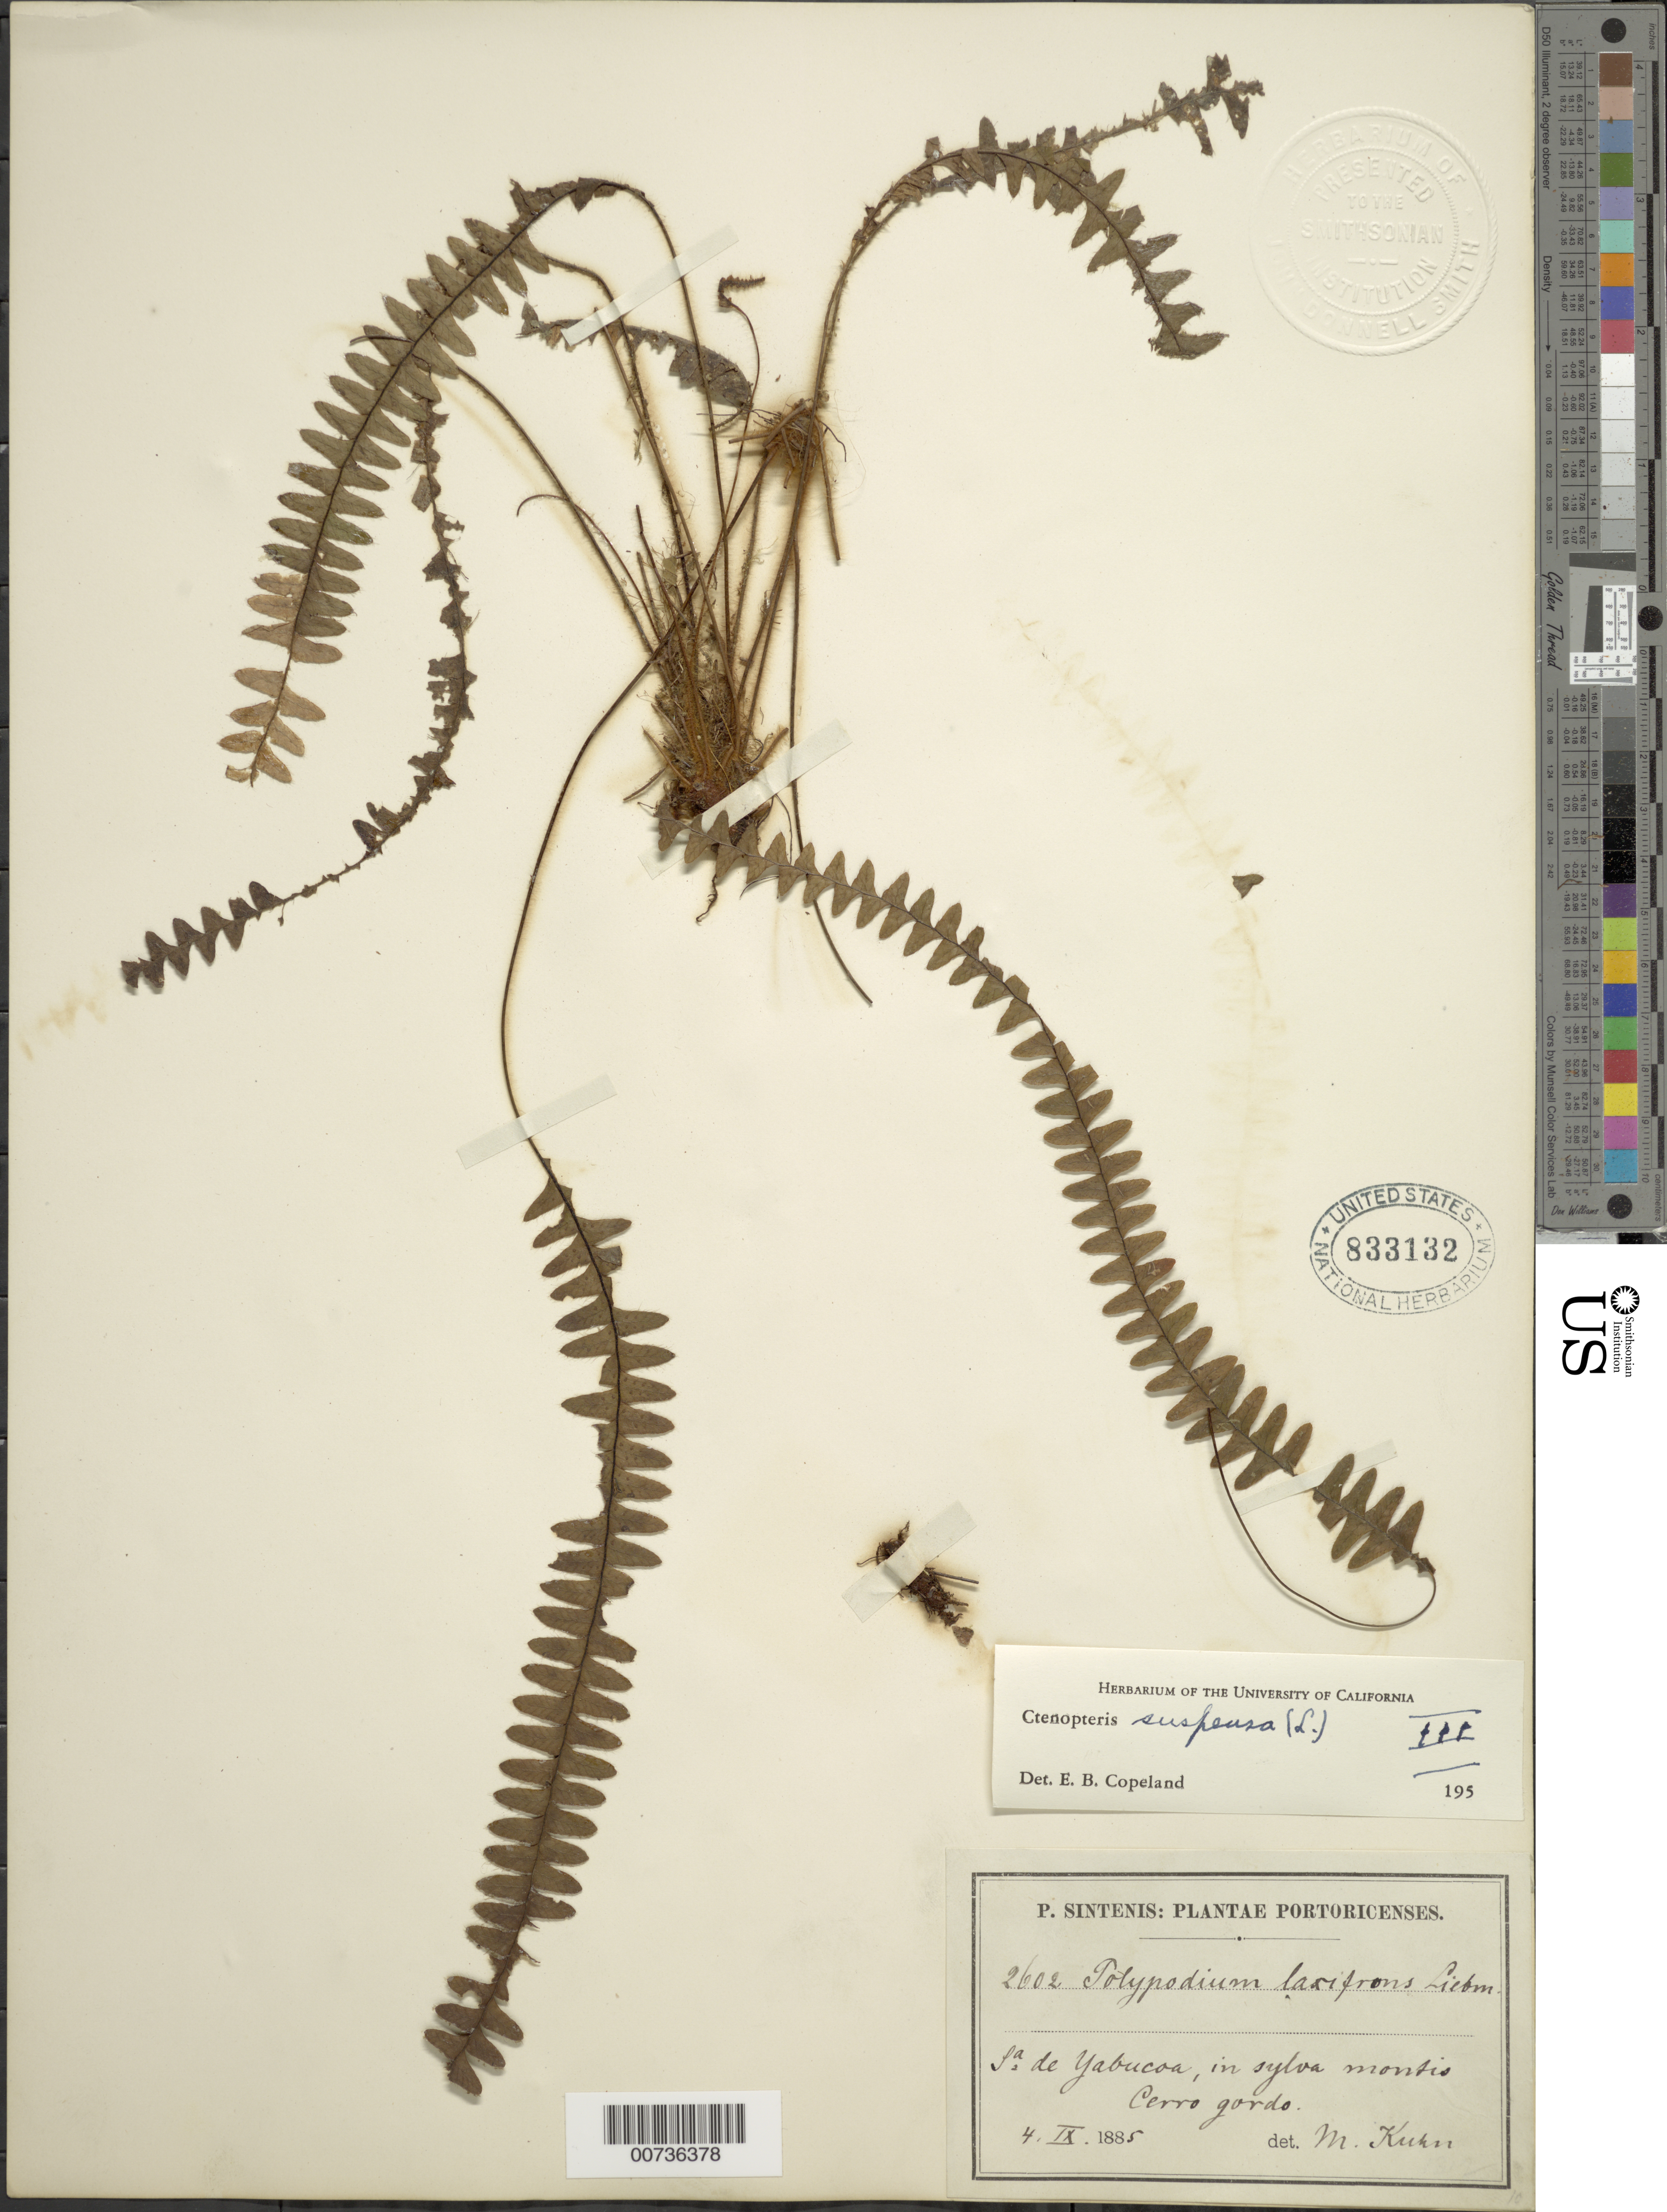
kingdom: Plantae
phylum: Tracheophyta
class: Polypodiopsida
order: Polypodiales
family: Polypodiaceae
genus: Terpsichore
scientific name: Terpsichore asplenifolia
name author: (L.) A.R. Sm.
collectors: P. Sintenis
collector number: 2602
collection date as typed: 04 Sep 1885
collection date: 1885-09-04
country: Puerto Rico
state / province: Yabucoa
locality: Sierra de Yabucoa, Cerro Gordo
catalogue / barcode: US 833132